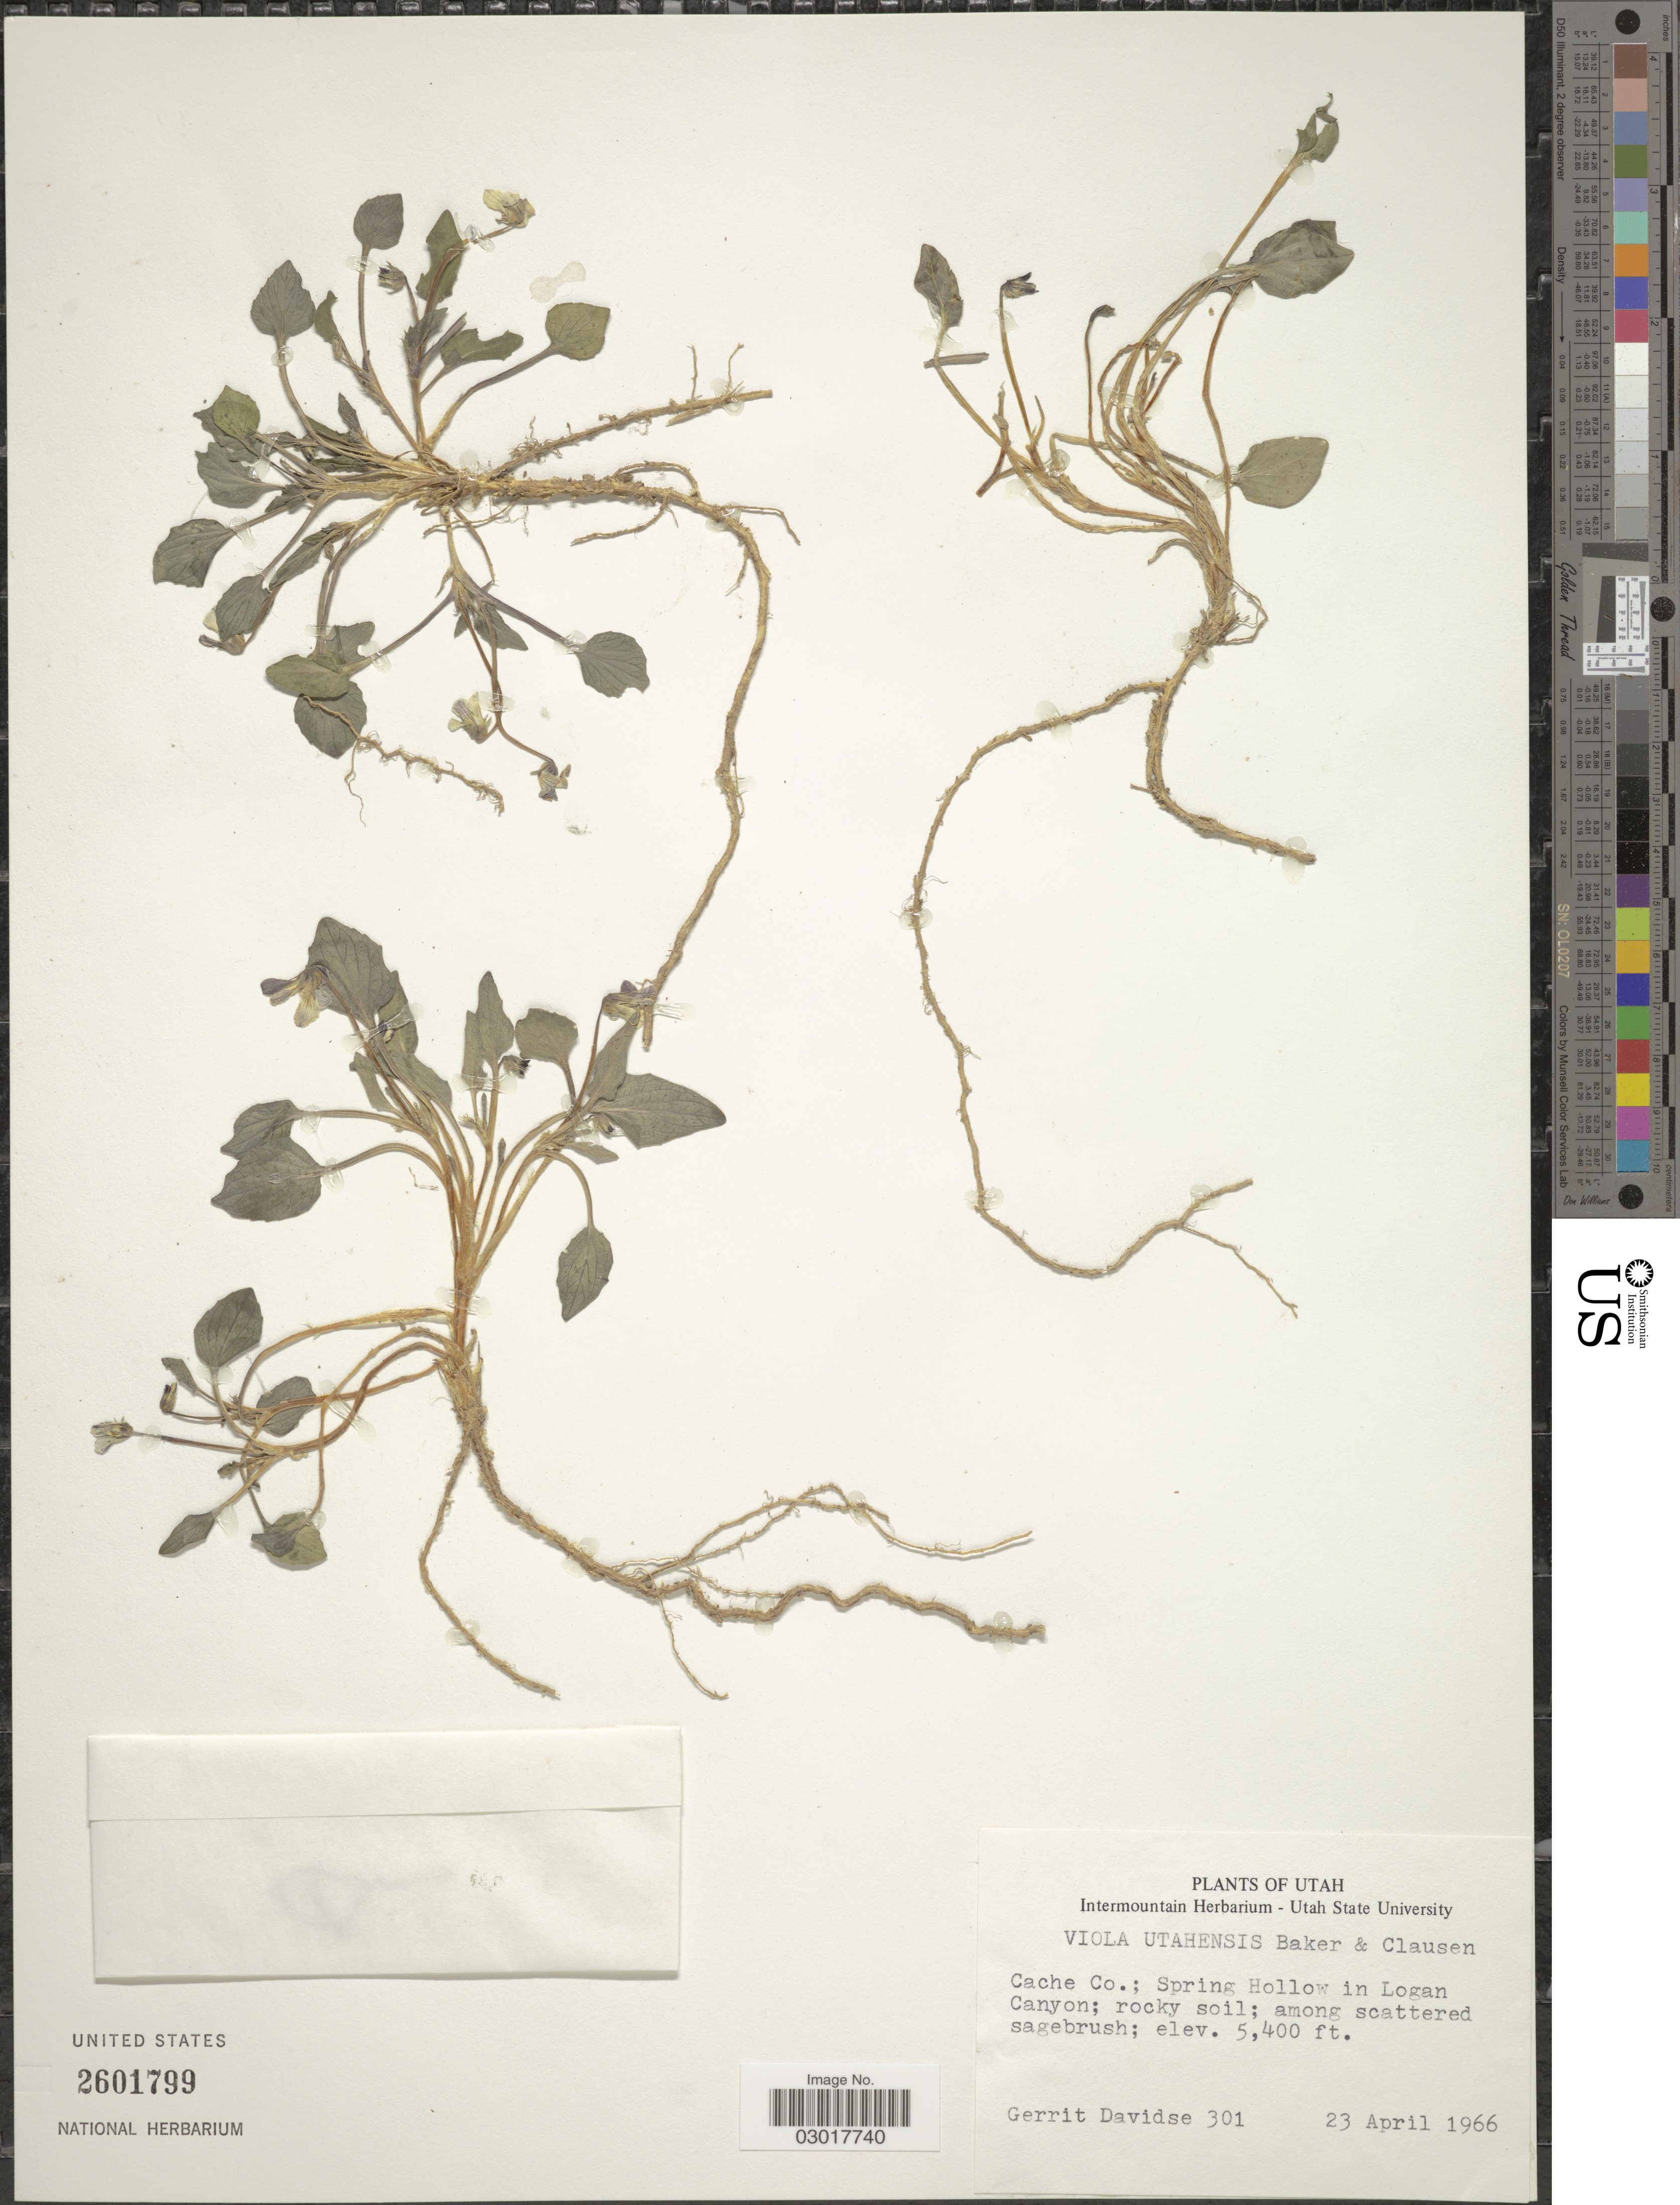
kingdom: Plantae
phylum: Tracheophyta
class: Magnoliopsida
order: Malpighiales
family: Violaceae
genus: Viola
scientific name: Viola utahensis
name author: M.S. Baker & J.C. Clausen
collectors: G. Davidse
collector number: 301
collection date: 1966-04-23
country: United States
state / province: Utah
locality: Cache Co.; Spring Hollow in Logan Canyon.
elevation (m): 1646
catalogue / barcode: US 2601799